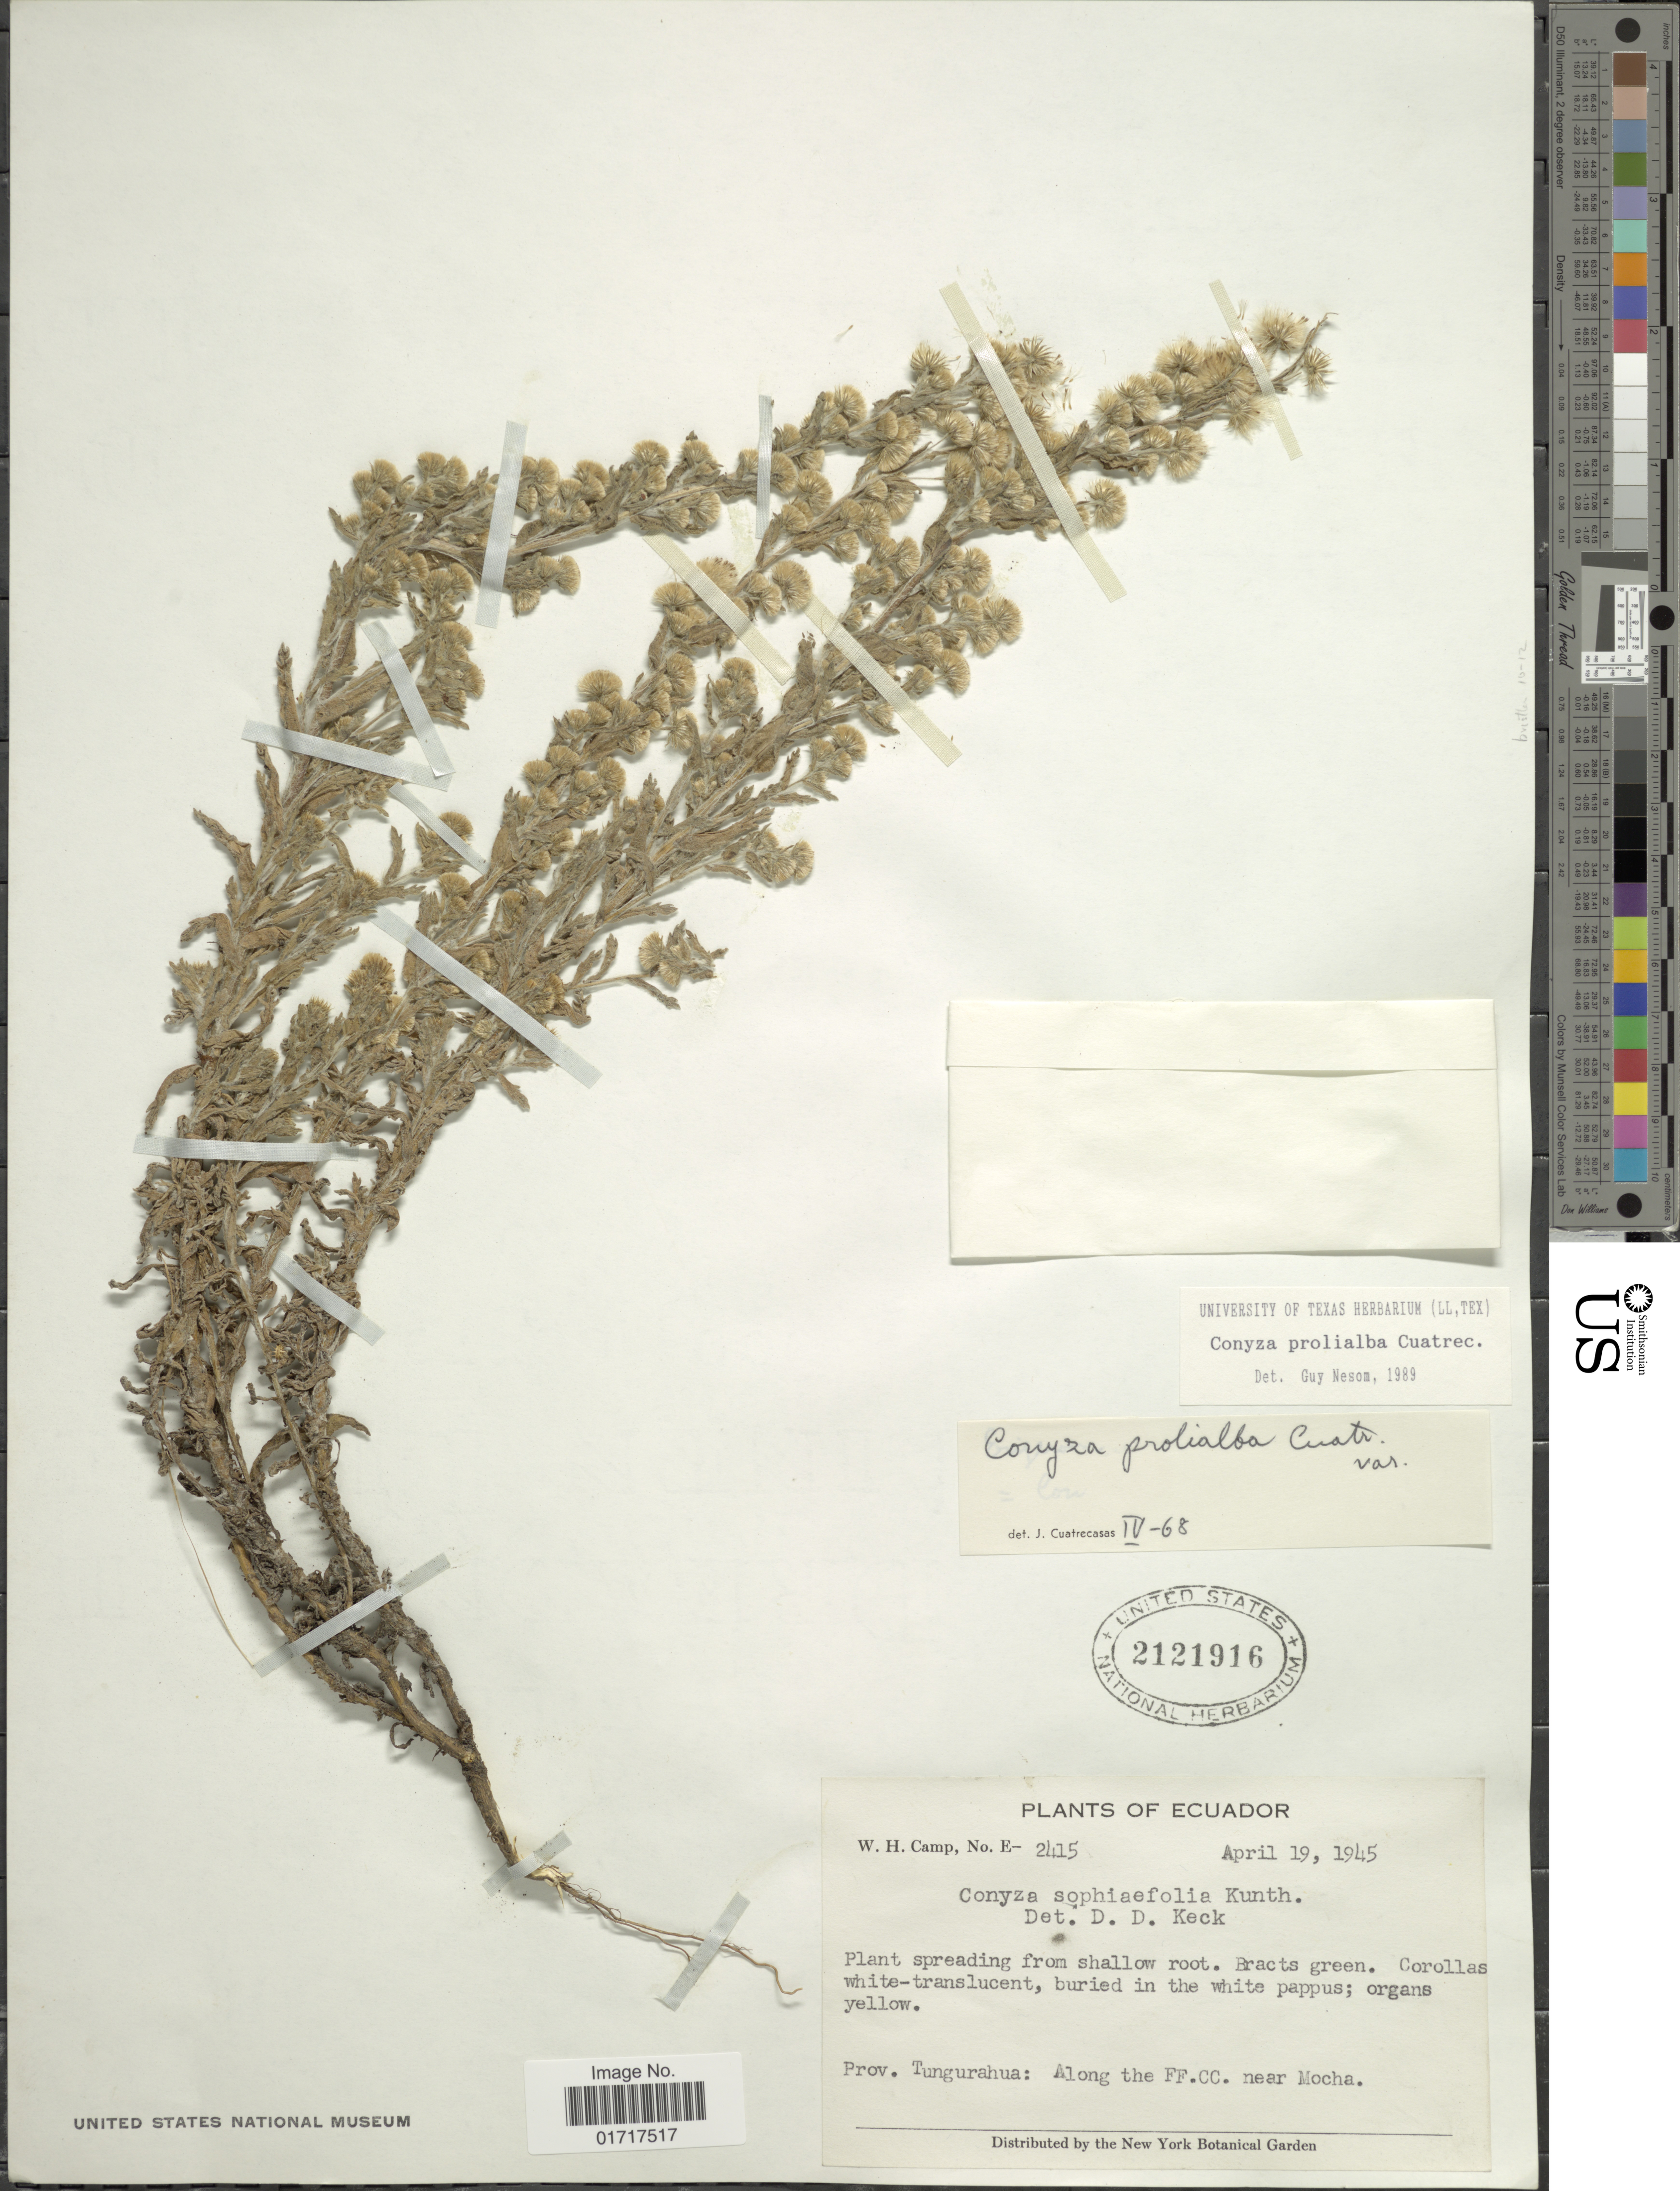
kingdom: Plantae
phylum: Tracheophyta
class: Magnoliopsida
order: Asterales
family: Asteraceae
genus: Conyza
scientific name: Conyza prolialba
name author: Cuatrec.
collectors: W. H. Camp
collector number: E-2415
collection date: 1945-04-19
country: Ecuador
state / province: Tungurahua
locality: Prov. Tungurahua: Along the FF. CC. near Mocha.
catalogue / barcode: US 2121916